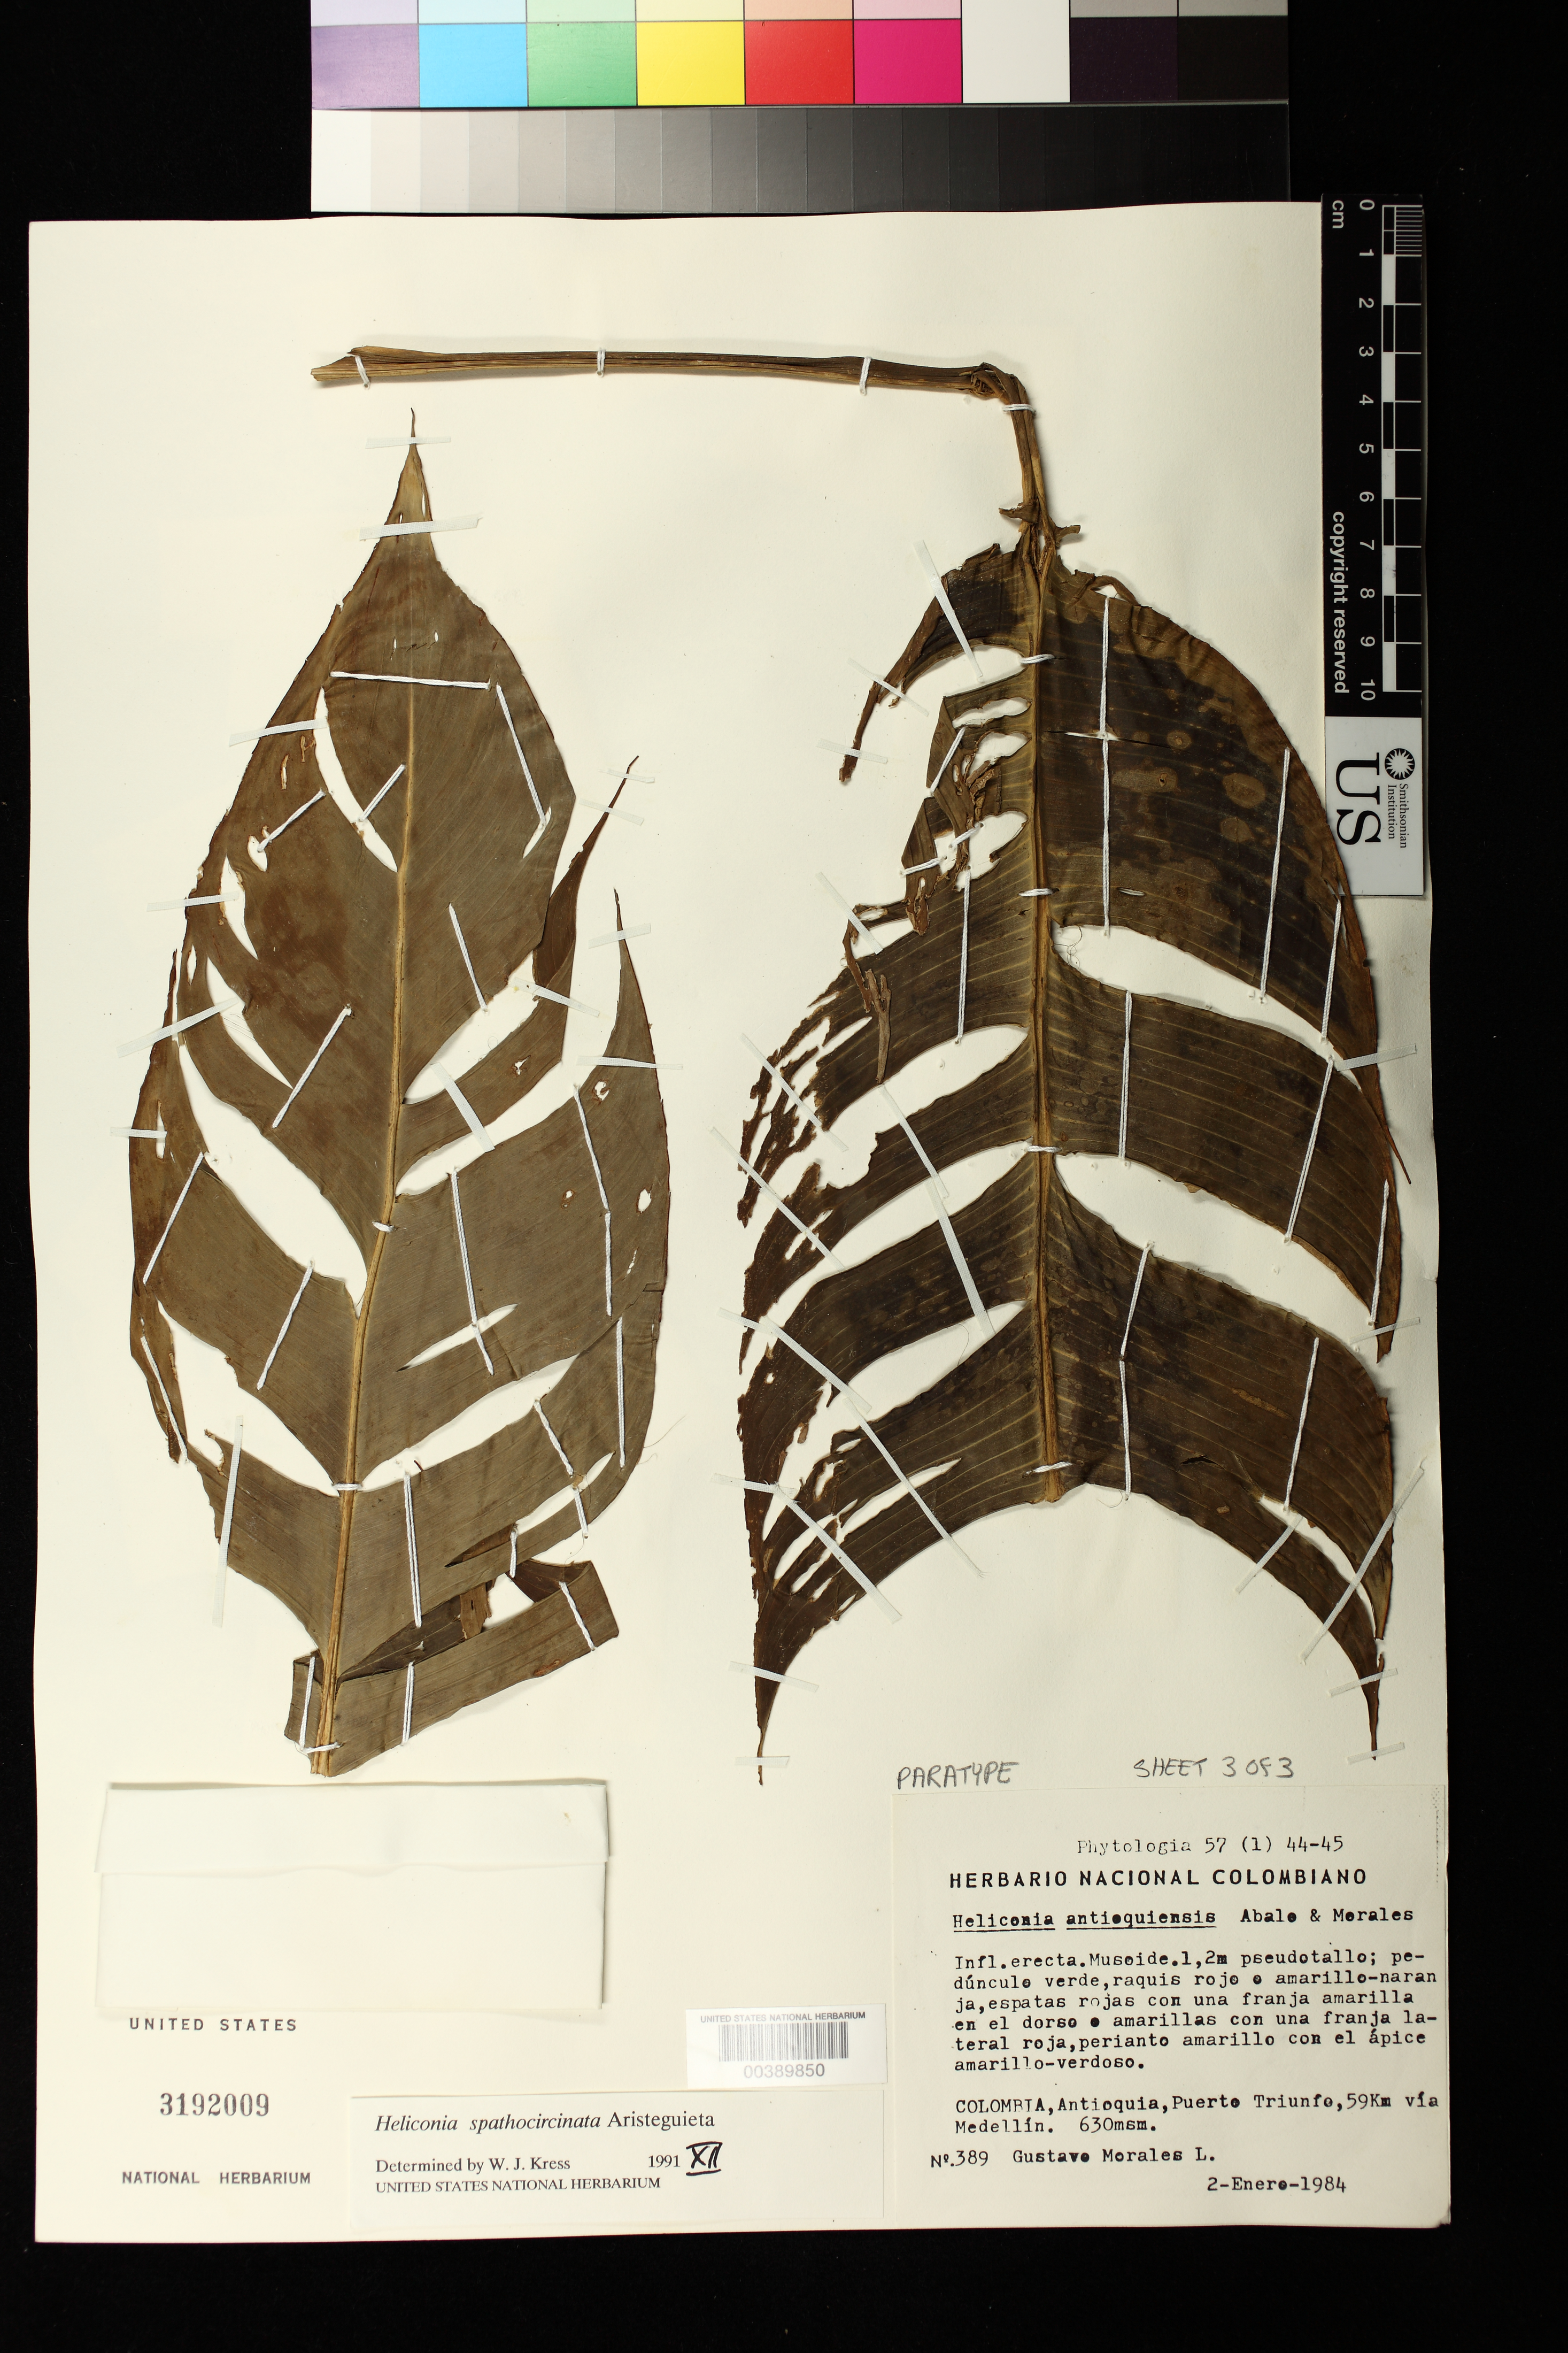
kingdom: Plantae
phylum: Tracheophyta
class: Liliopsida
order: Zingiberales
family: Heliconiaceae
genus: Heliconia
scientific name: Heliconia spathocircinata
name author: Aristeg.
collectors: G. Morales L.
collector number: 389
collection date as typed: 02 Jan 1984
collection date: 1984-01-02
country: Colombia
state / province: Antioquia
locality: Puerto Triunfo, 59 km via Medellin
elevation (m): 630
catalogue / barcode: US 3192009